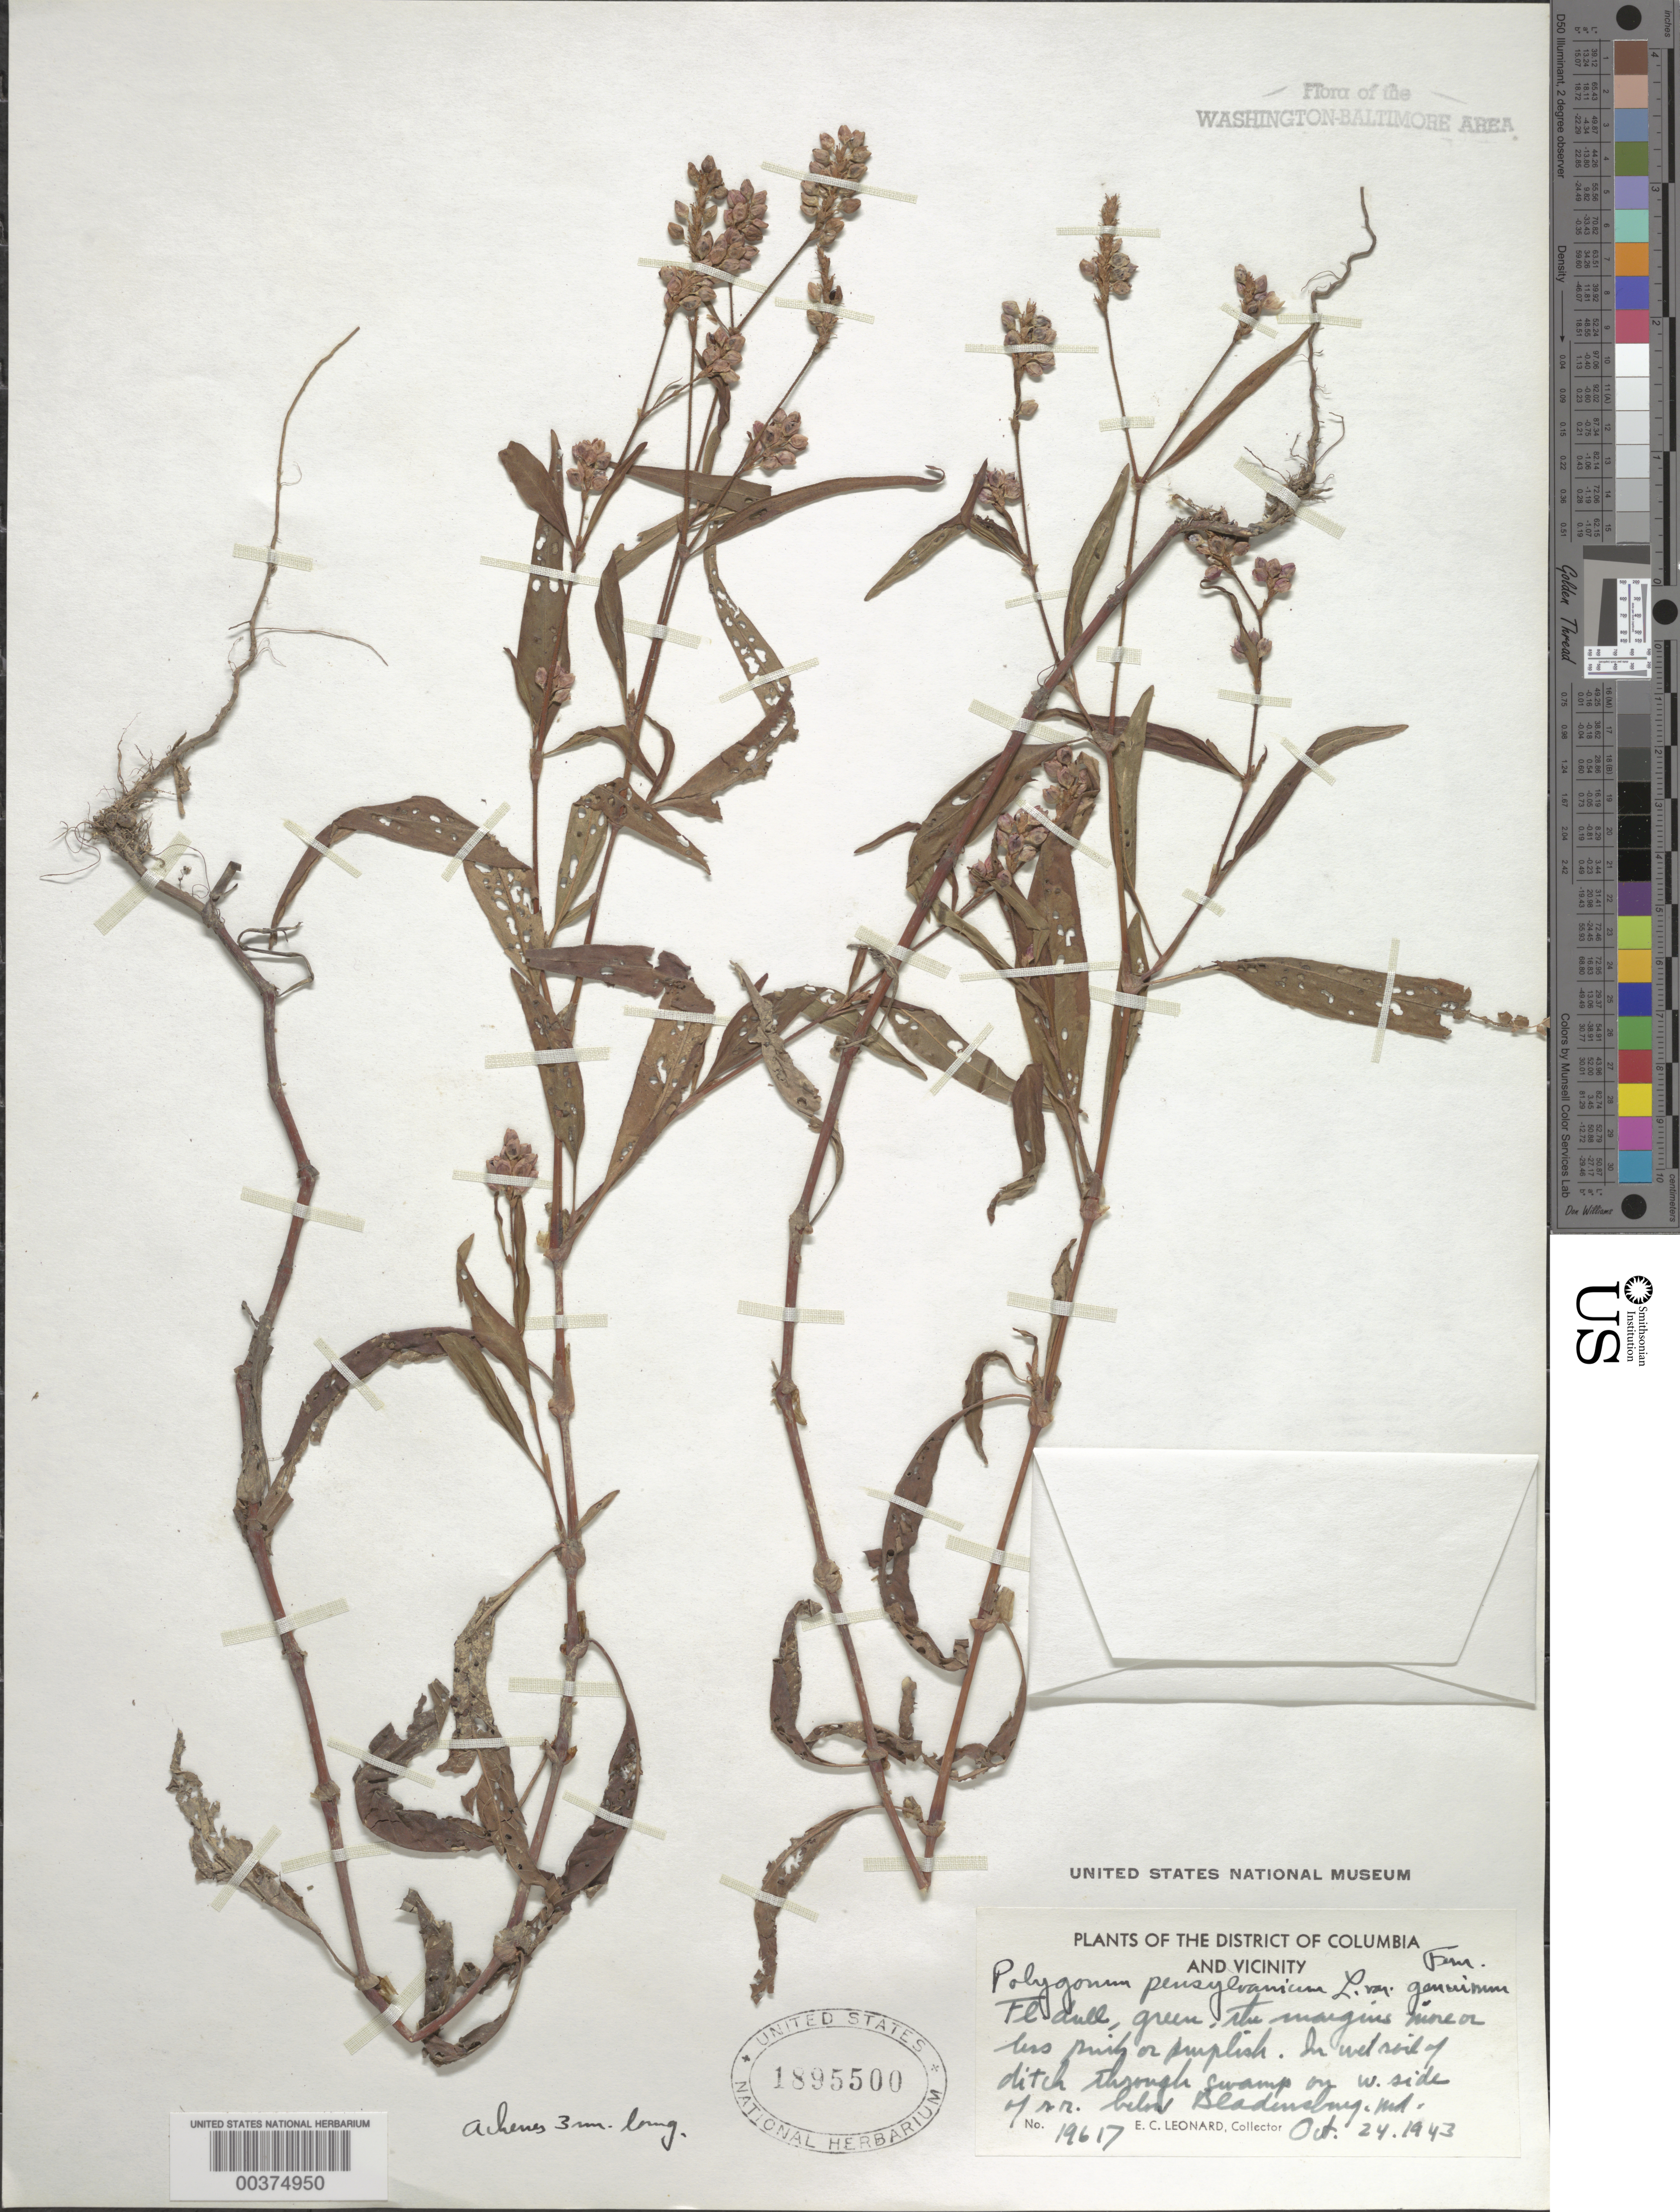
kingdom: Plantae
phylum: Tracheophyta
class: Magnoliopsida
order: Caryophyllales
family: Polygonaceae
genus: Persicaria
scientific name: Persicaria pensylvanica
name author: (L.) M. Gómez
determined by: Atha, D. E.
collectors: E. C. Leonard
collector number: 19617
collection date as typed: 24 Oct 1943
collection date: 1943-10-24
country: United States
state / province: Maryland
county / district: Prince George's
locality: South of Bladensburg, railroad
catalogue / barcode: US 1895500